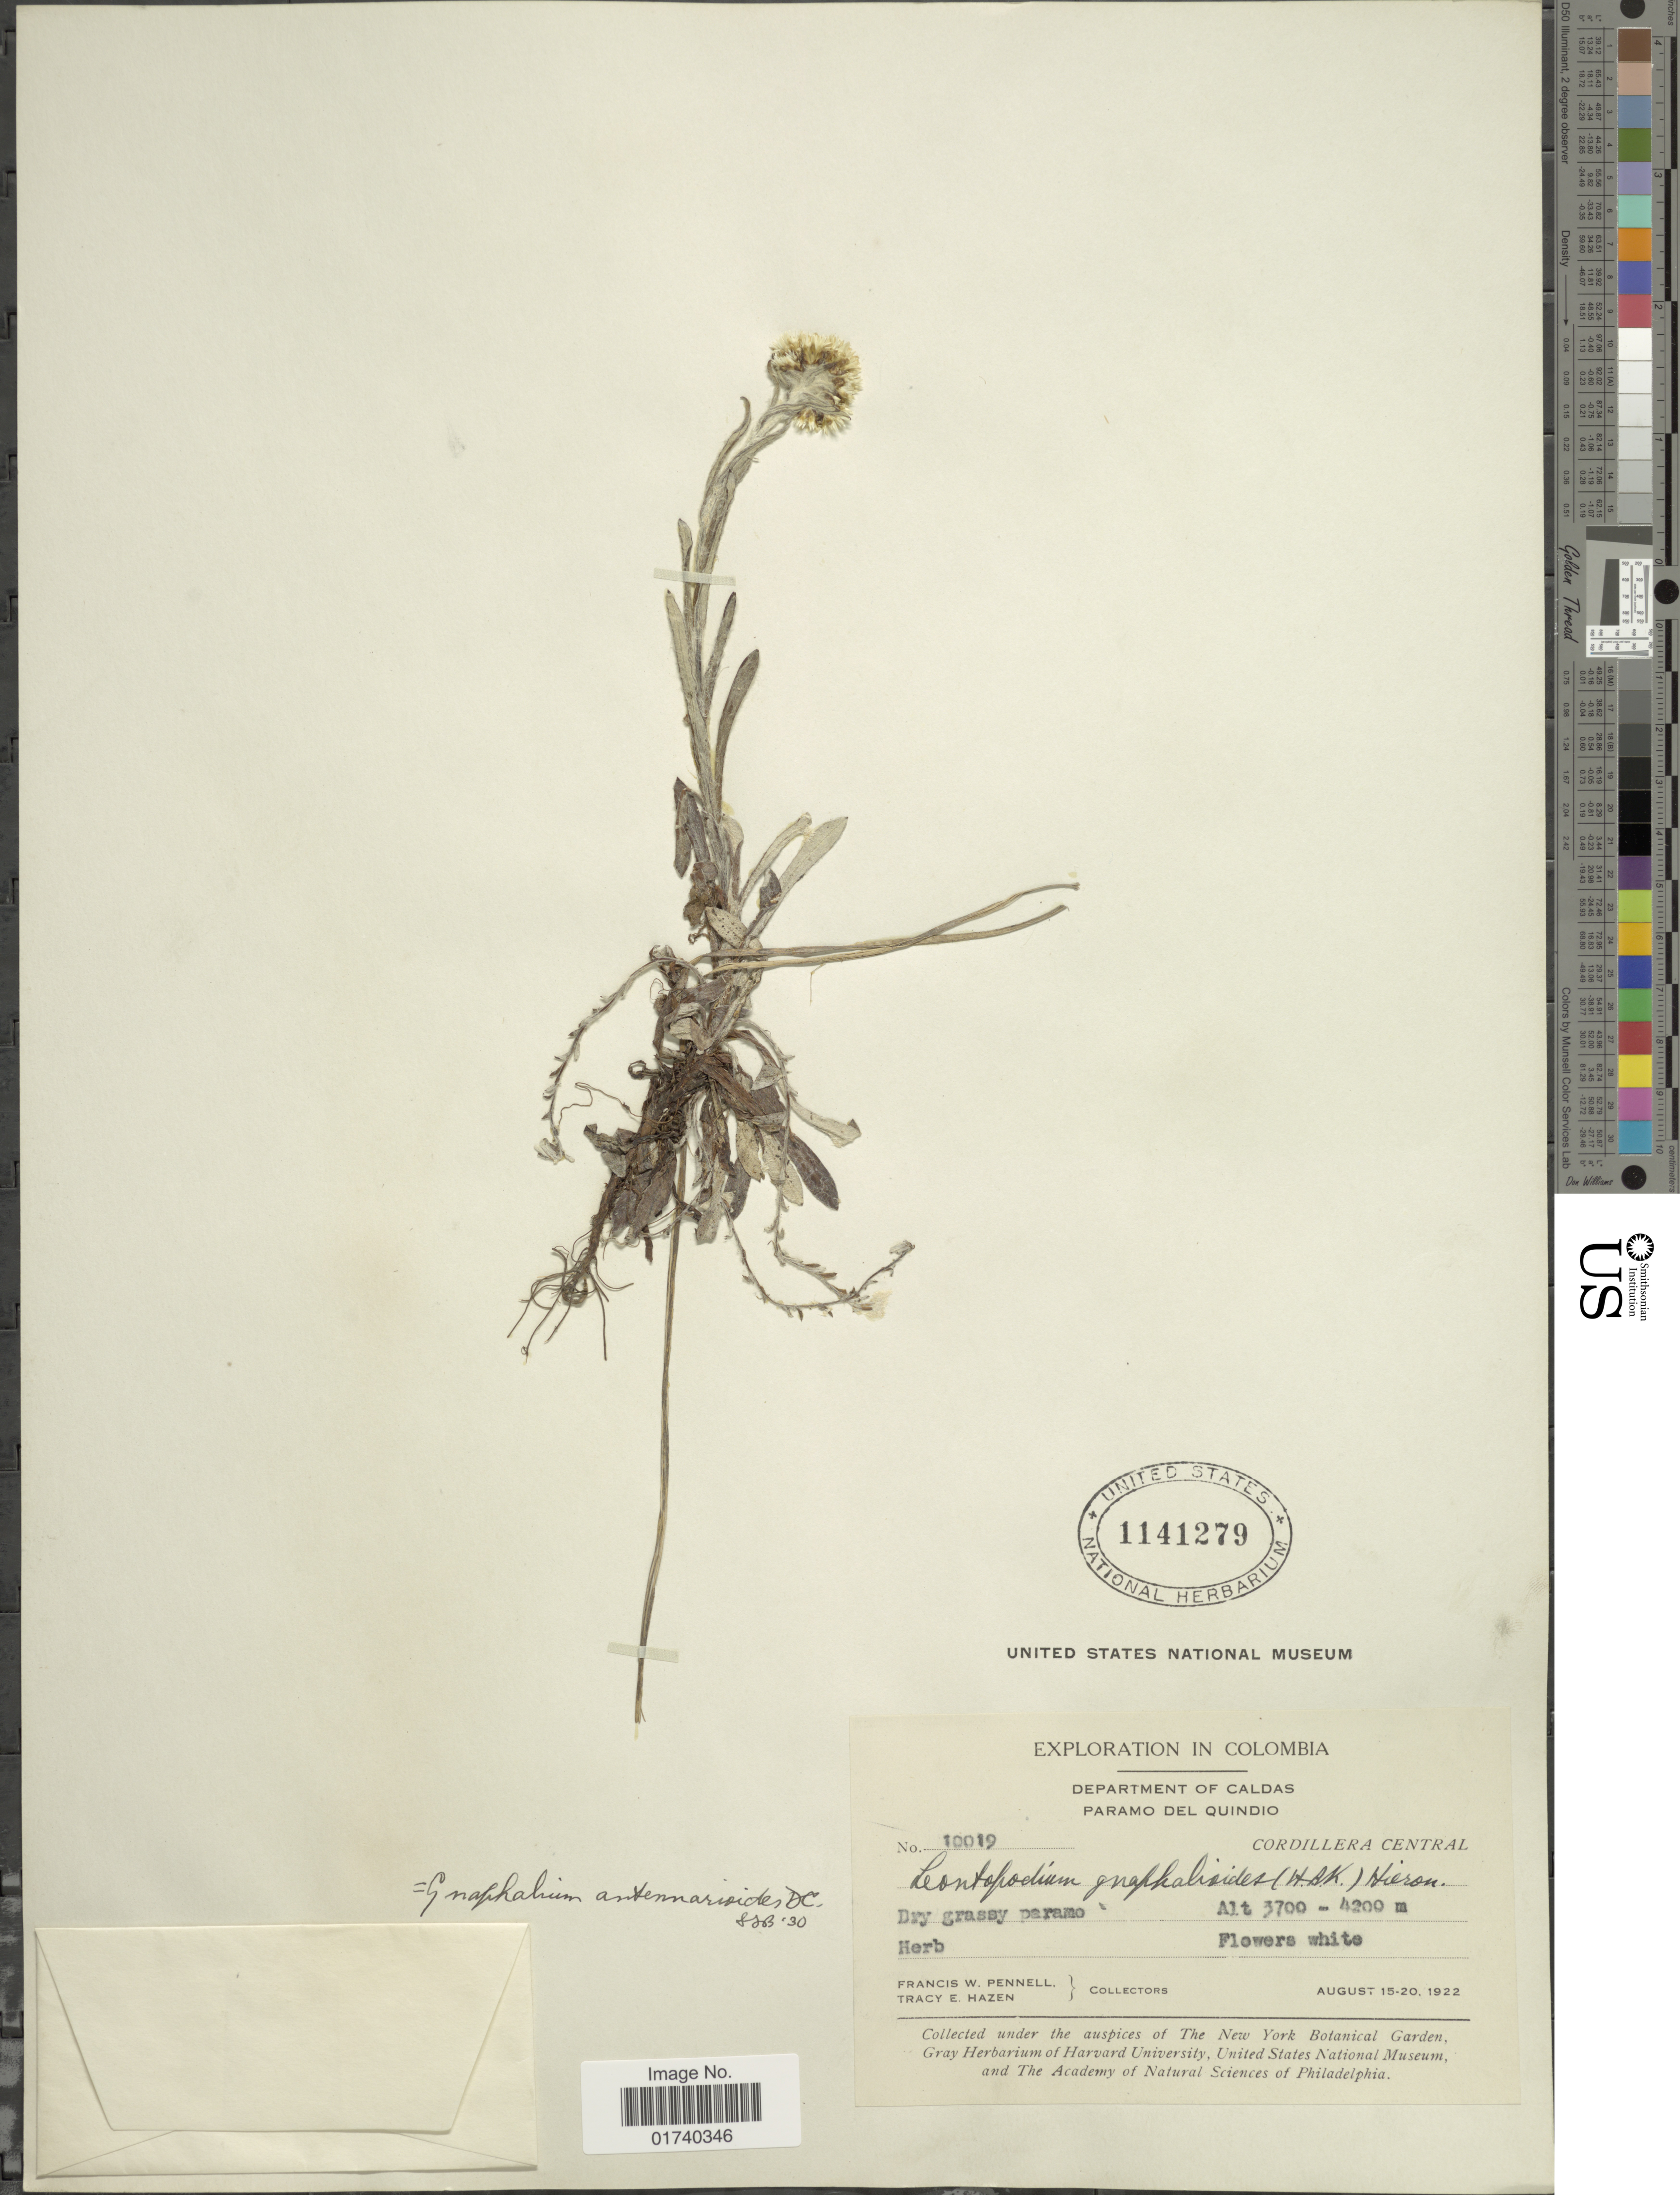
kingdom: Plantae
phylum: Tracheophyta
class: Magnoliopsida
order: Asterales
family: Asteraceae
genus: Chryselium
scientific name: Chryselium gnaphalioides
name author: (Kunth) Urtubey & S.E. Freire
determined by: Nesom, Guy L.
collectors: F. W. Pennell & T. E. Hazen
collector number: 10019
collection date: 1922-08-15/1922-08-20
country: Colombia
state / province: Caldas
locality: Departement of Caldas, Paramo del Quindio, Cordillera Central.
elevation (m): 3700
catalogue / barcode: US 1141279